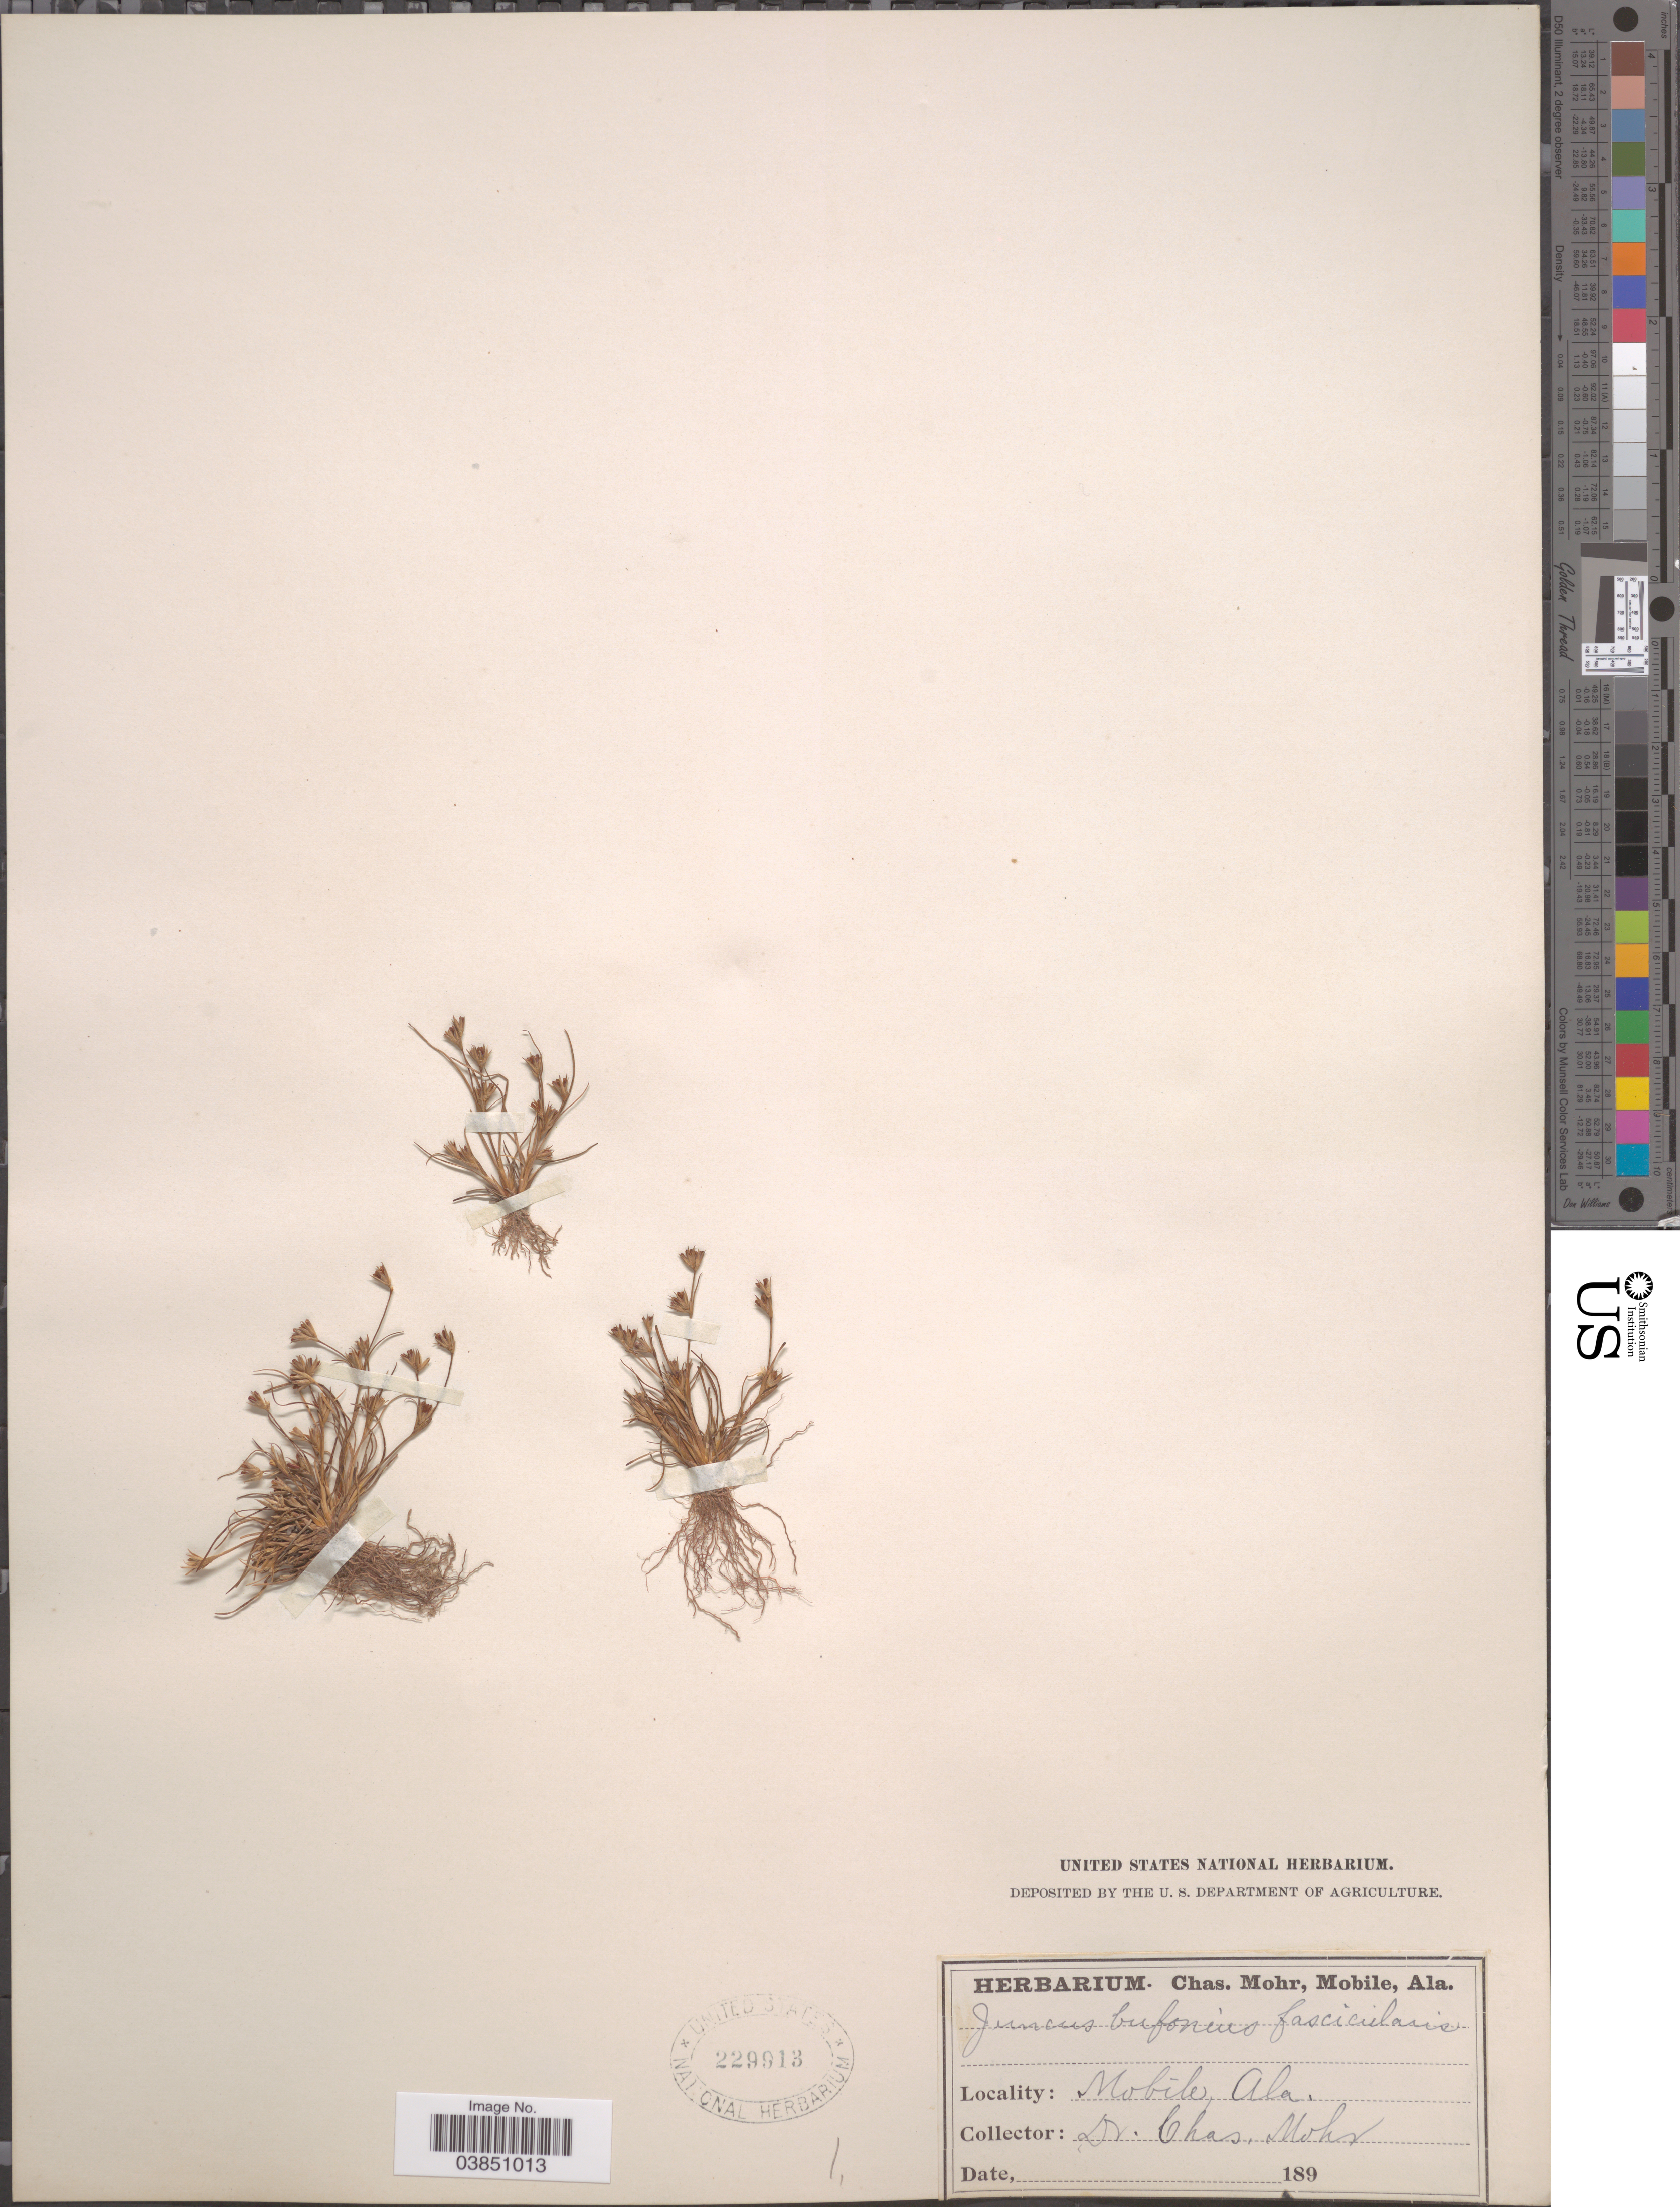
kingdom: Plantae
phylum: Tracheophyta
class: Liliopsida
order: Poales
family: Juncaceae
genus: Juncus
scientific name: Juncus bufonius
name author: L.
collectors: Mohr, C. T. (herbarium)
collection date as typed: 189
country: United States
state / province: Alabama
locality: Mobile.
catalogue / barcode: US 229913